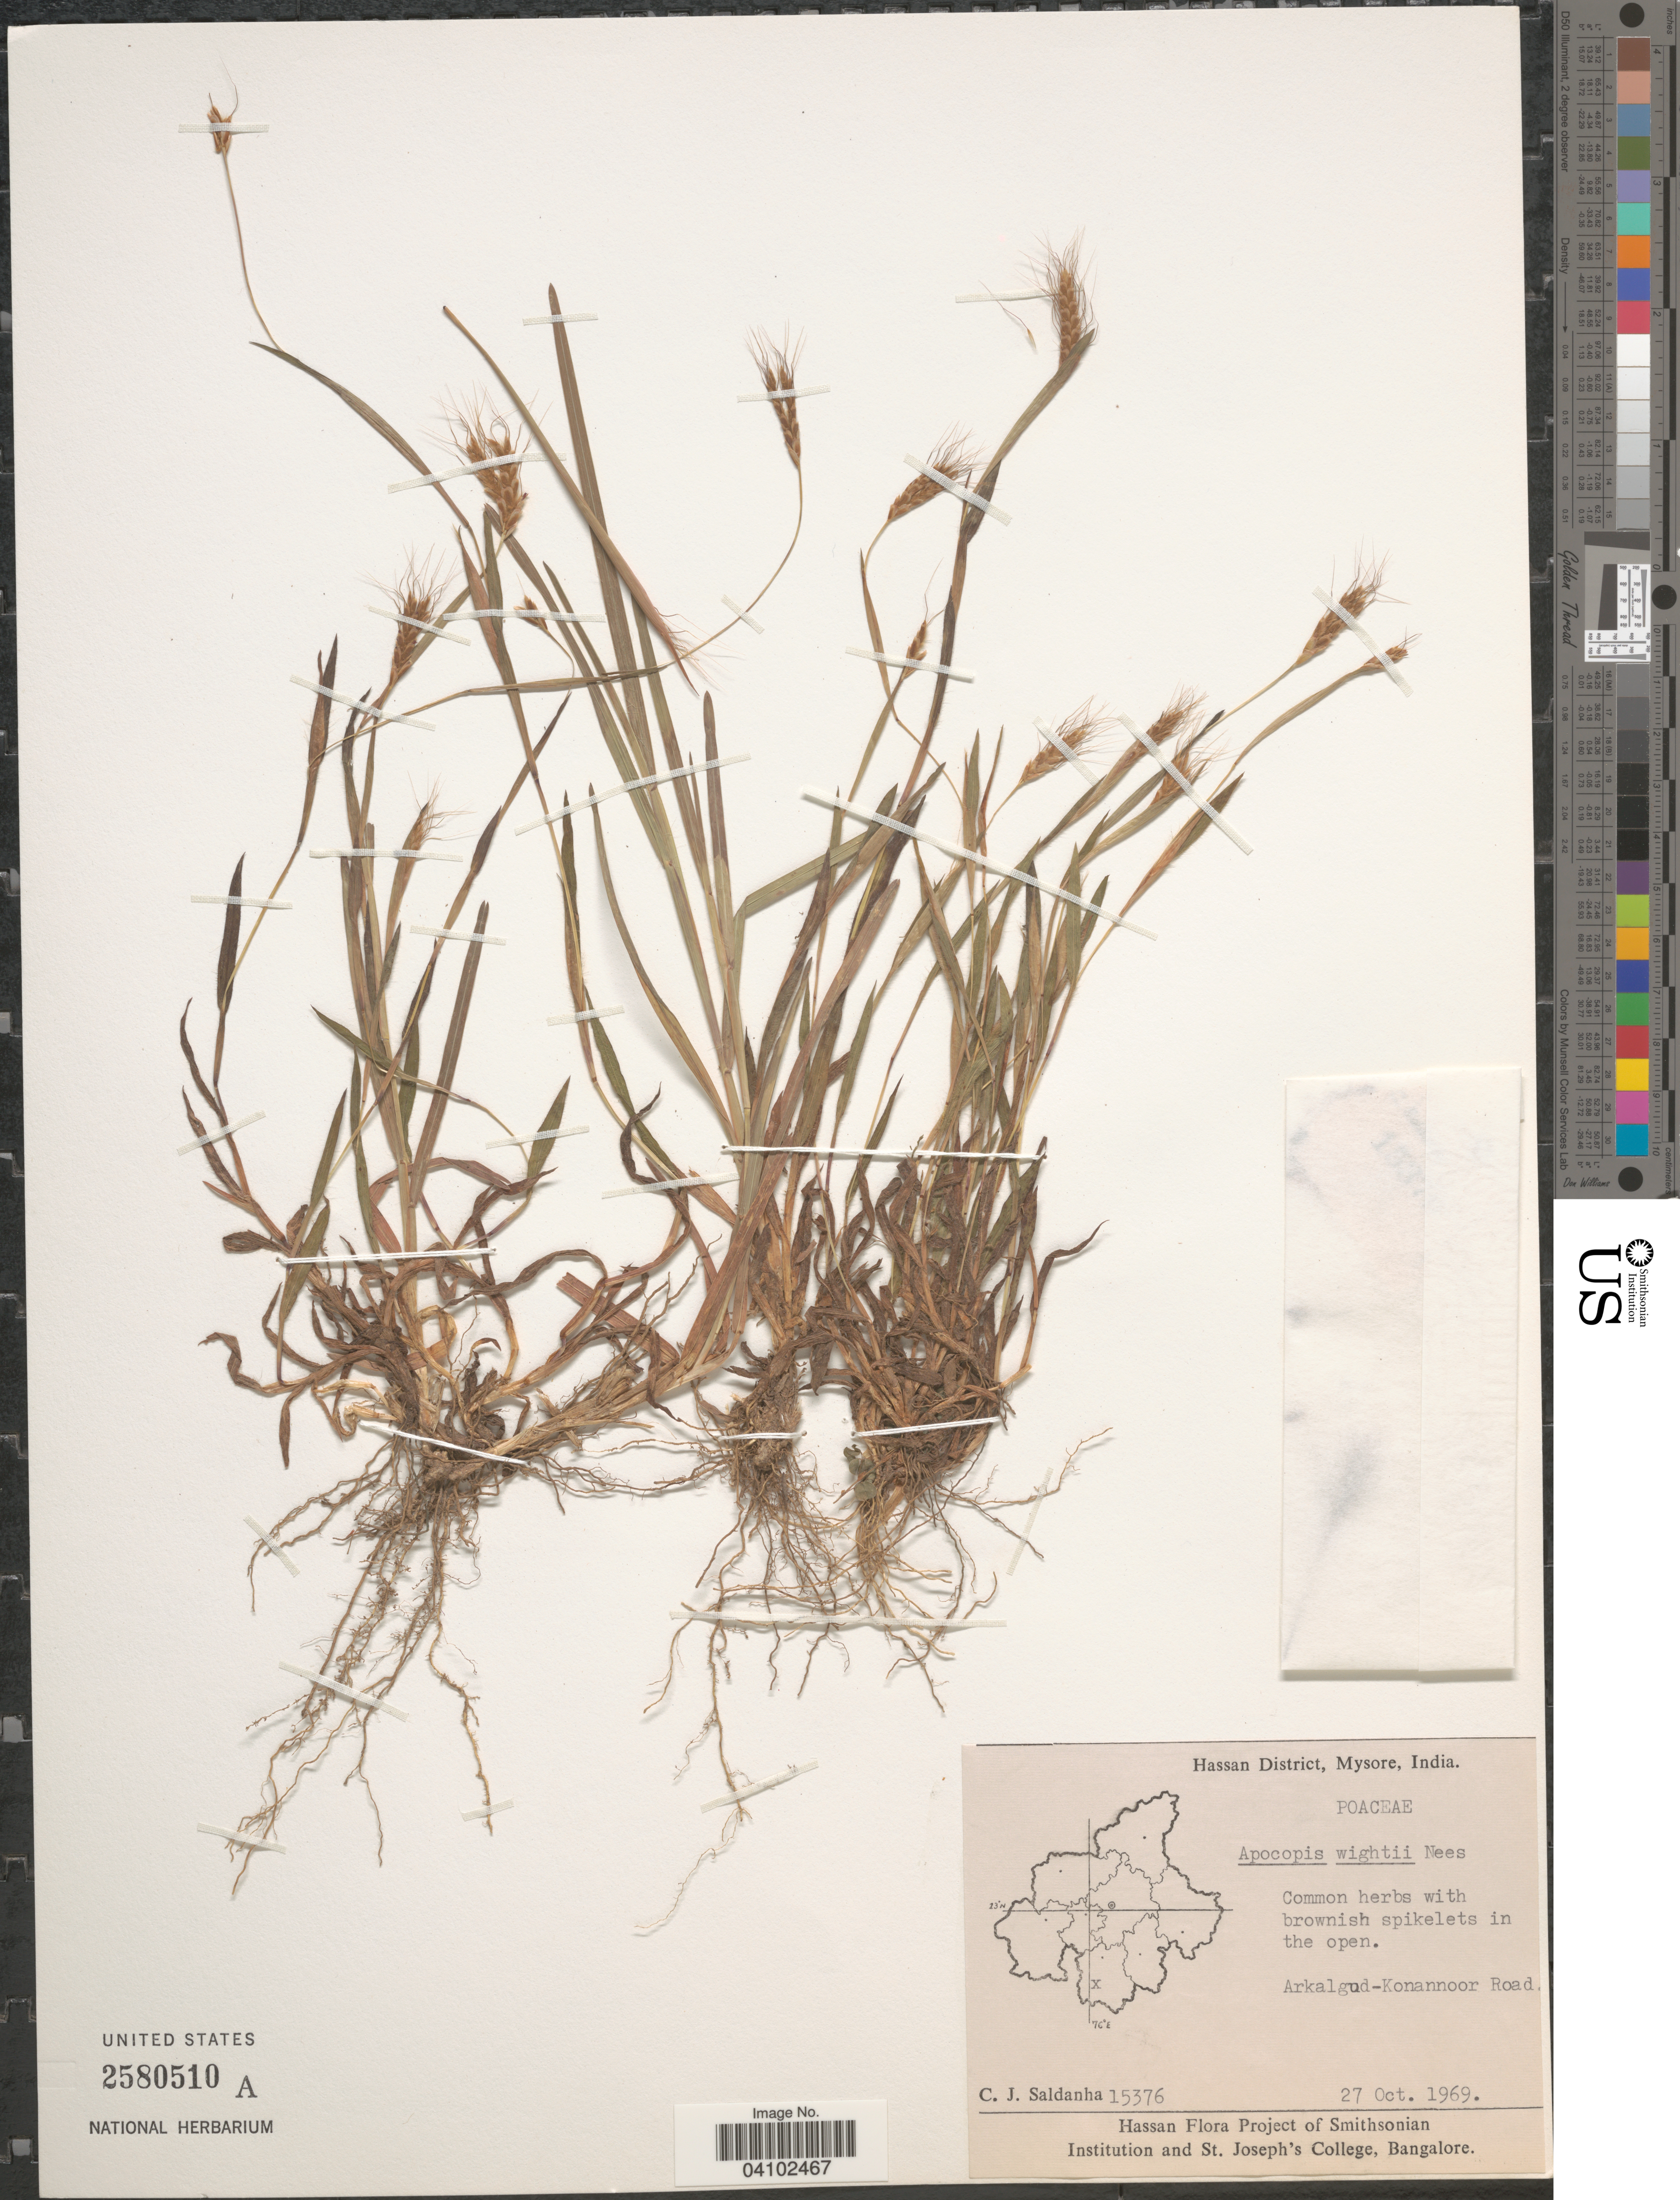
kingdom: Plantae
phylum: Tracheophyta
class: Liliopsida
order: Poales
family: Poaceae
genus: Apocopis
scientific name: Apocopis courtallumensis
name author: (Steud.) Henr.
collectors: C. J. Saldanha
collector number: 15376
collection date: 1969-10-27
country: India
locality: Hassan District, Mysore. Arkalgud-Konannoor Road.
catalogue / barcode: US 2580510A